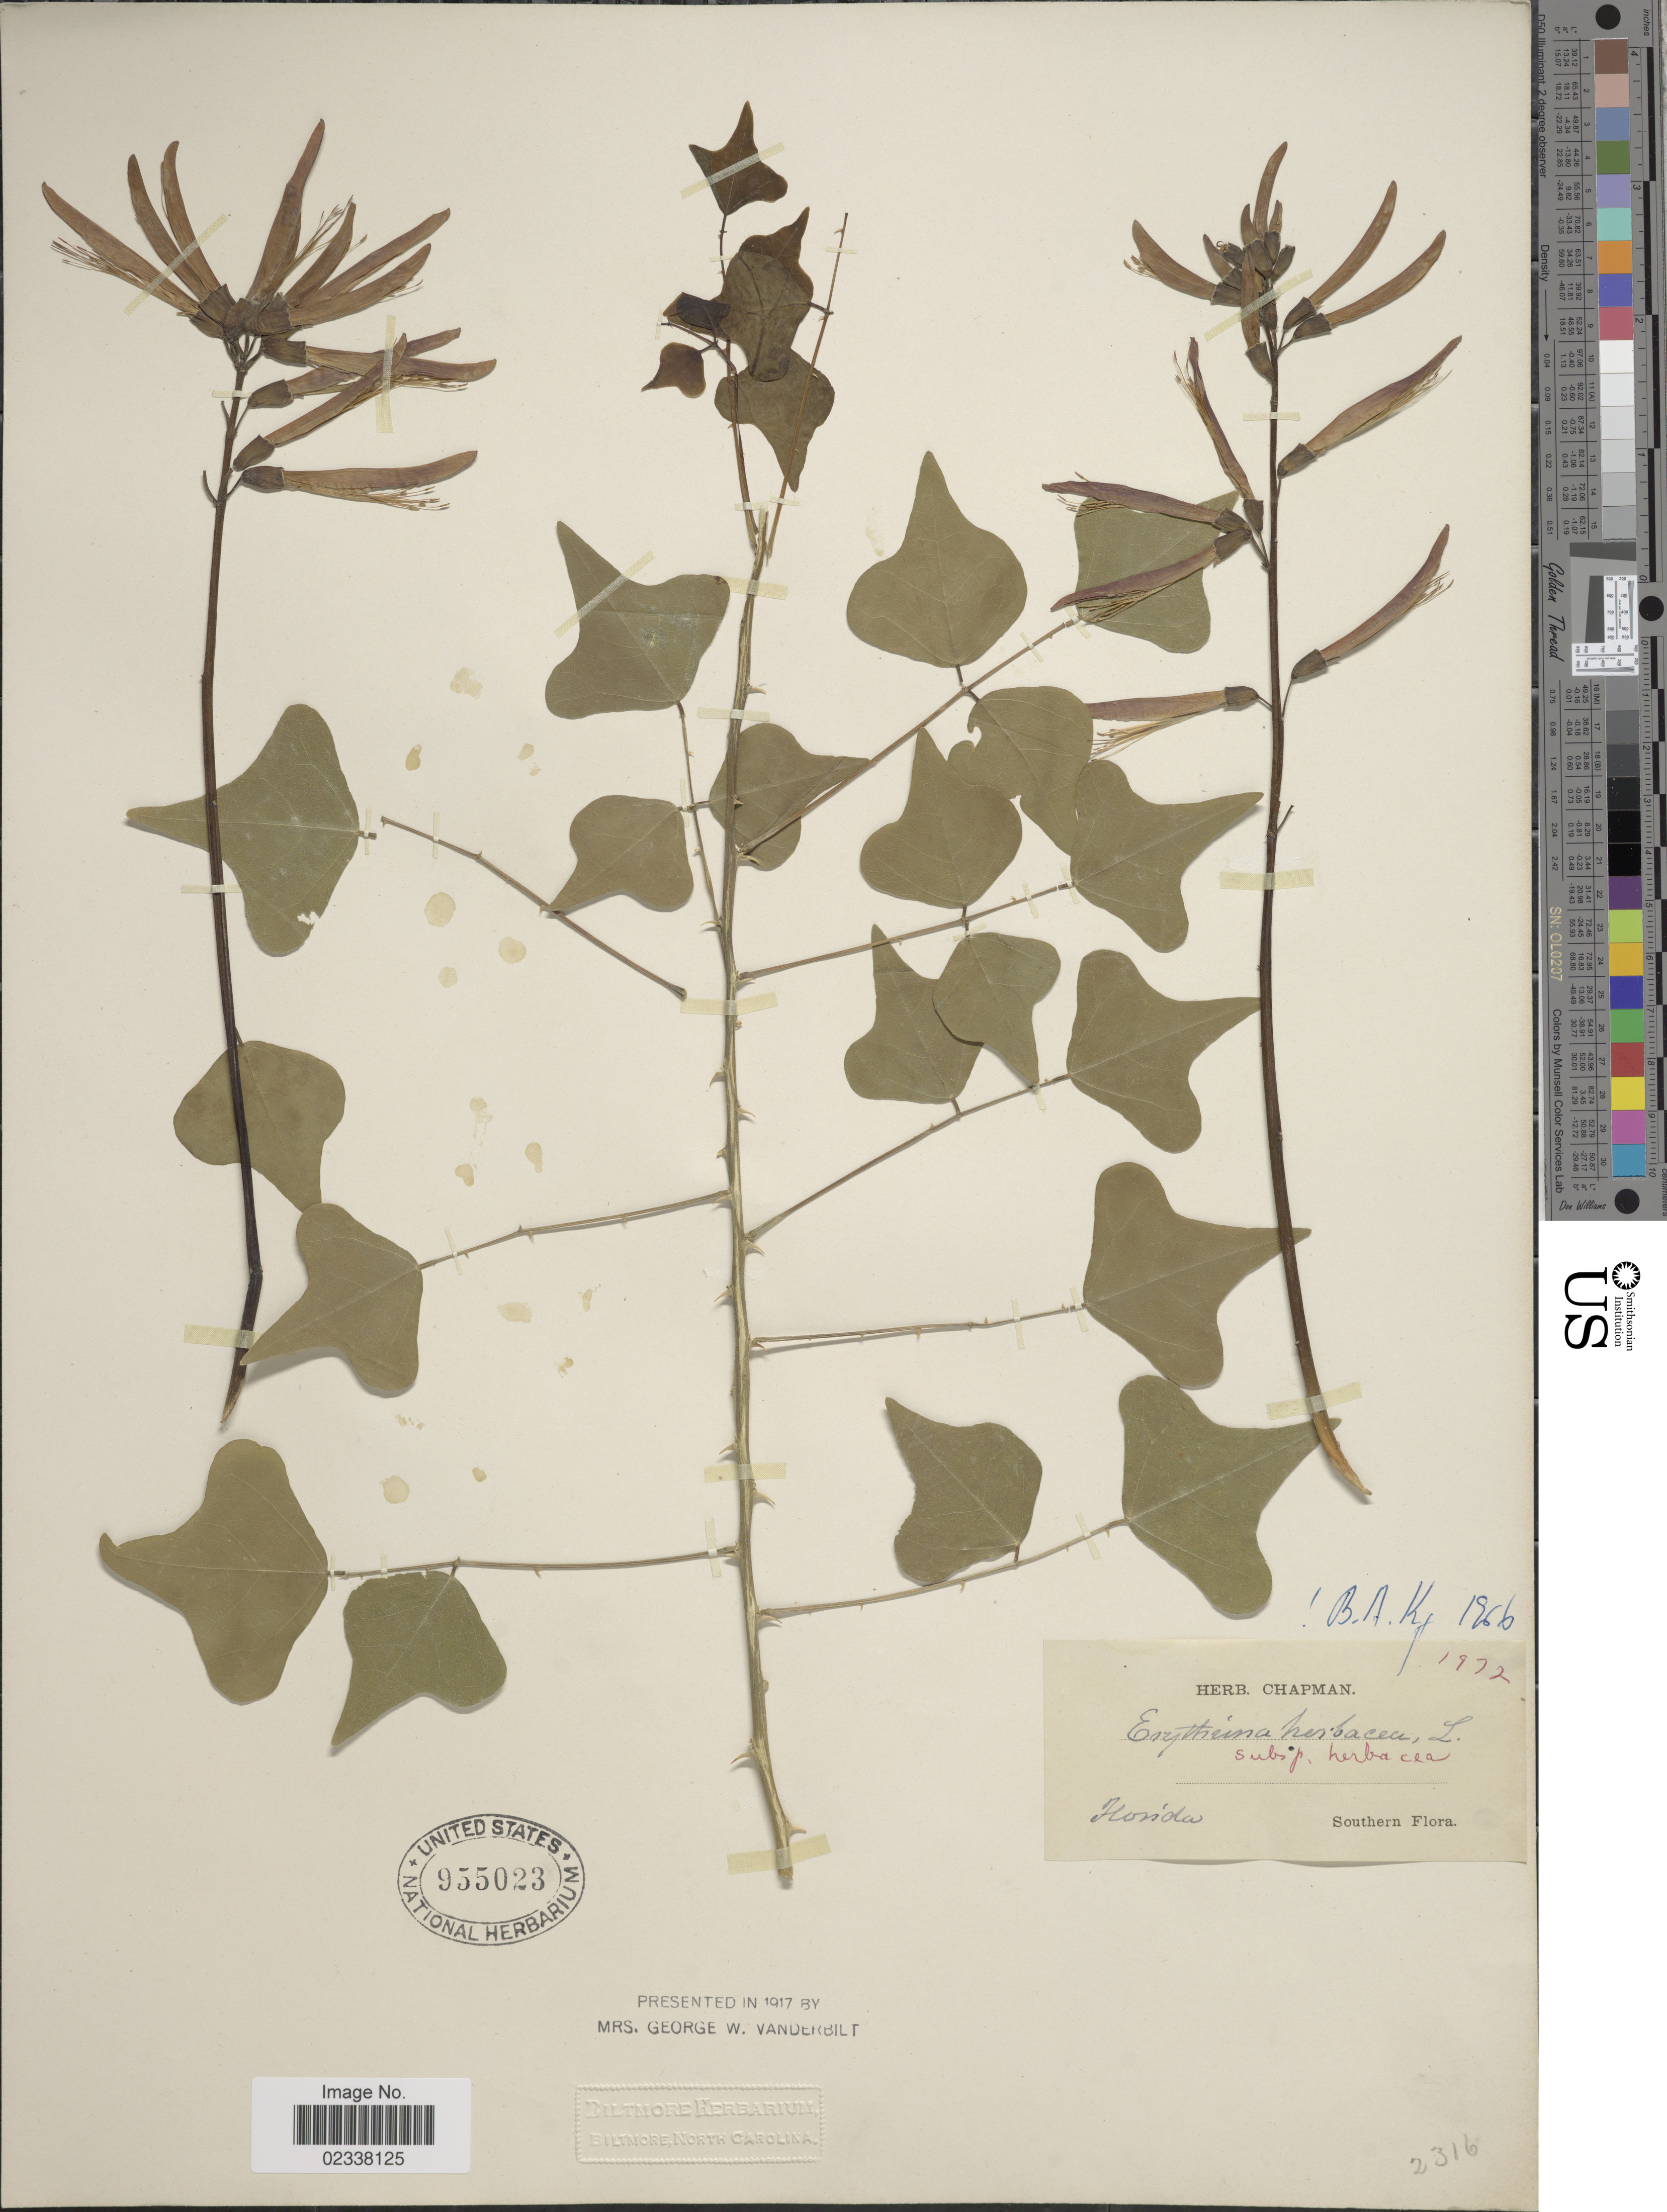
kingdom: Plantae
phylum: Tracheophyta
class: Magnoliopsida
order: Fabales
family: Fabaceae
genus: Erythrina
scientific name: Erythrina herbacea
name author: L.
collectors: ex herb. Chapman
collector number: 1972?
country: United States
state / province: Florida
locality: Southern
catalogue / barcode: US 955023